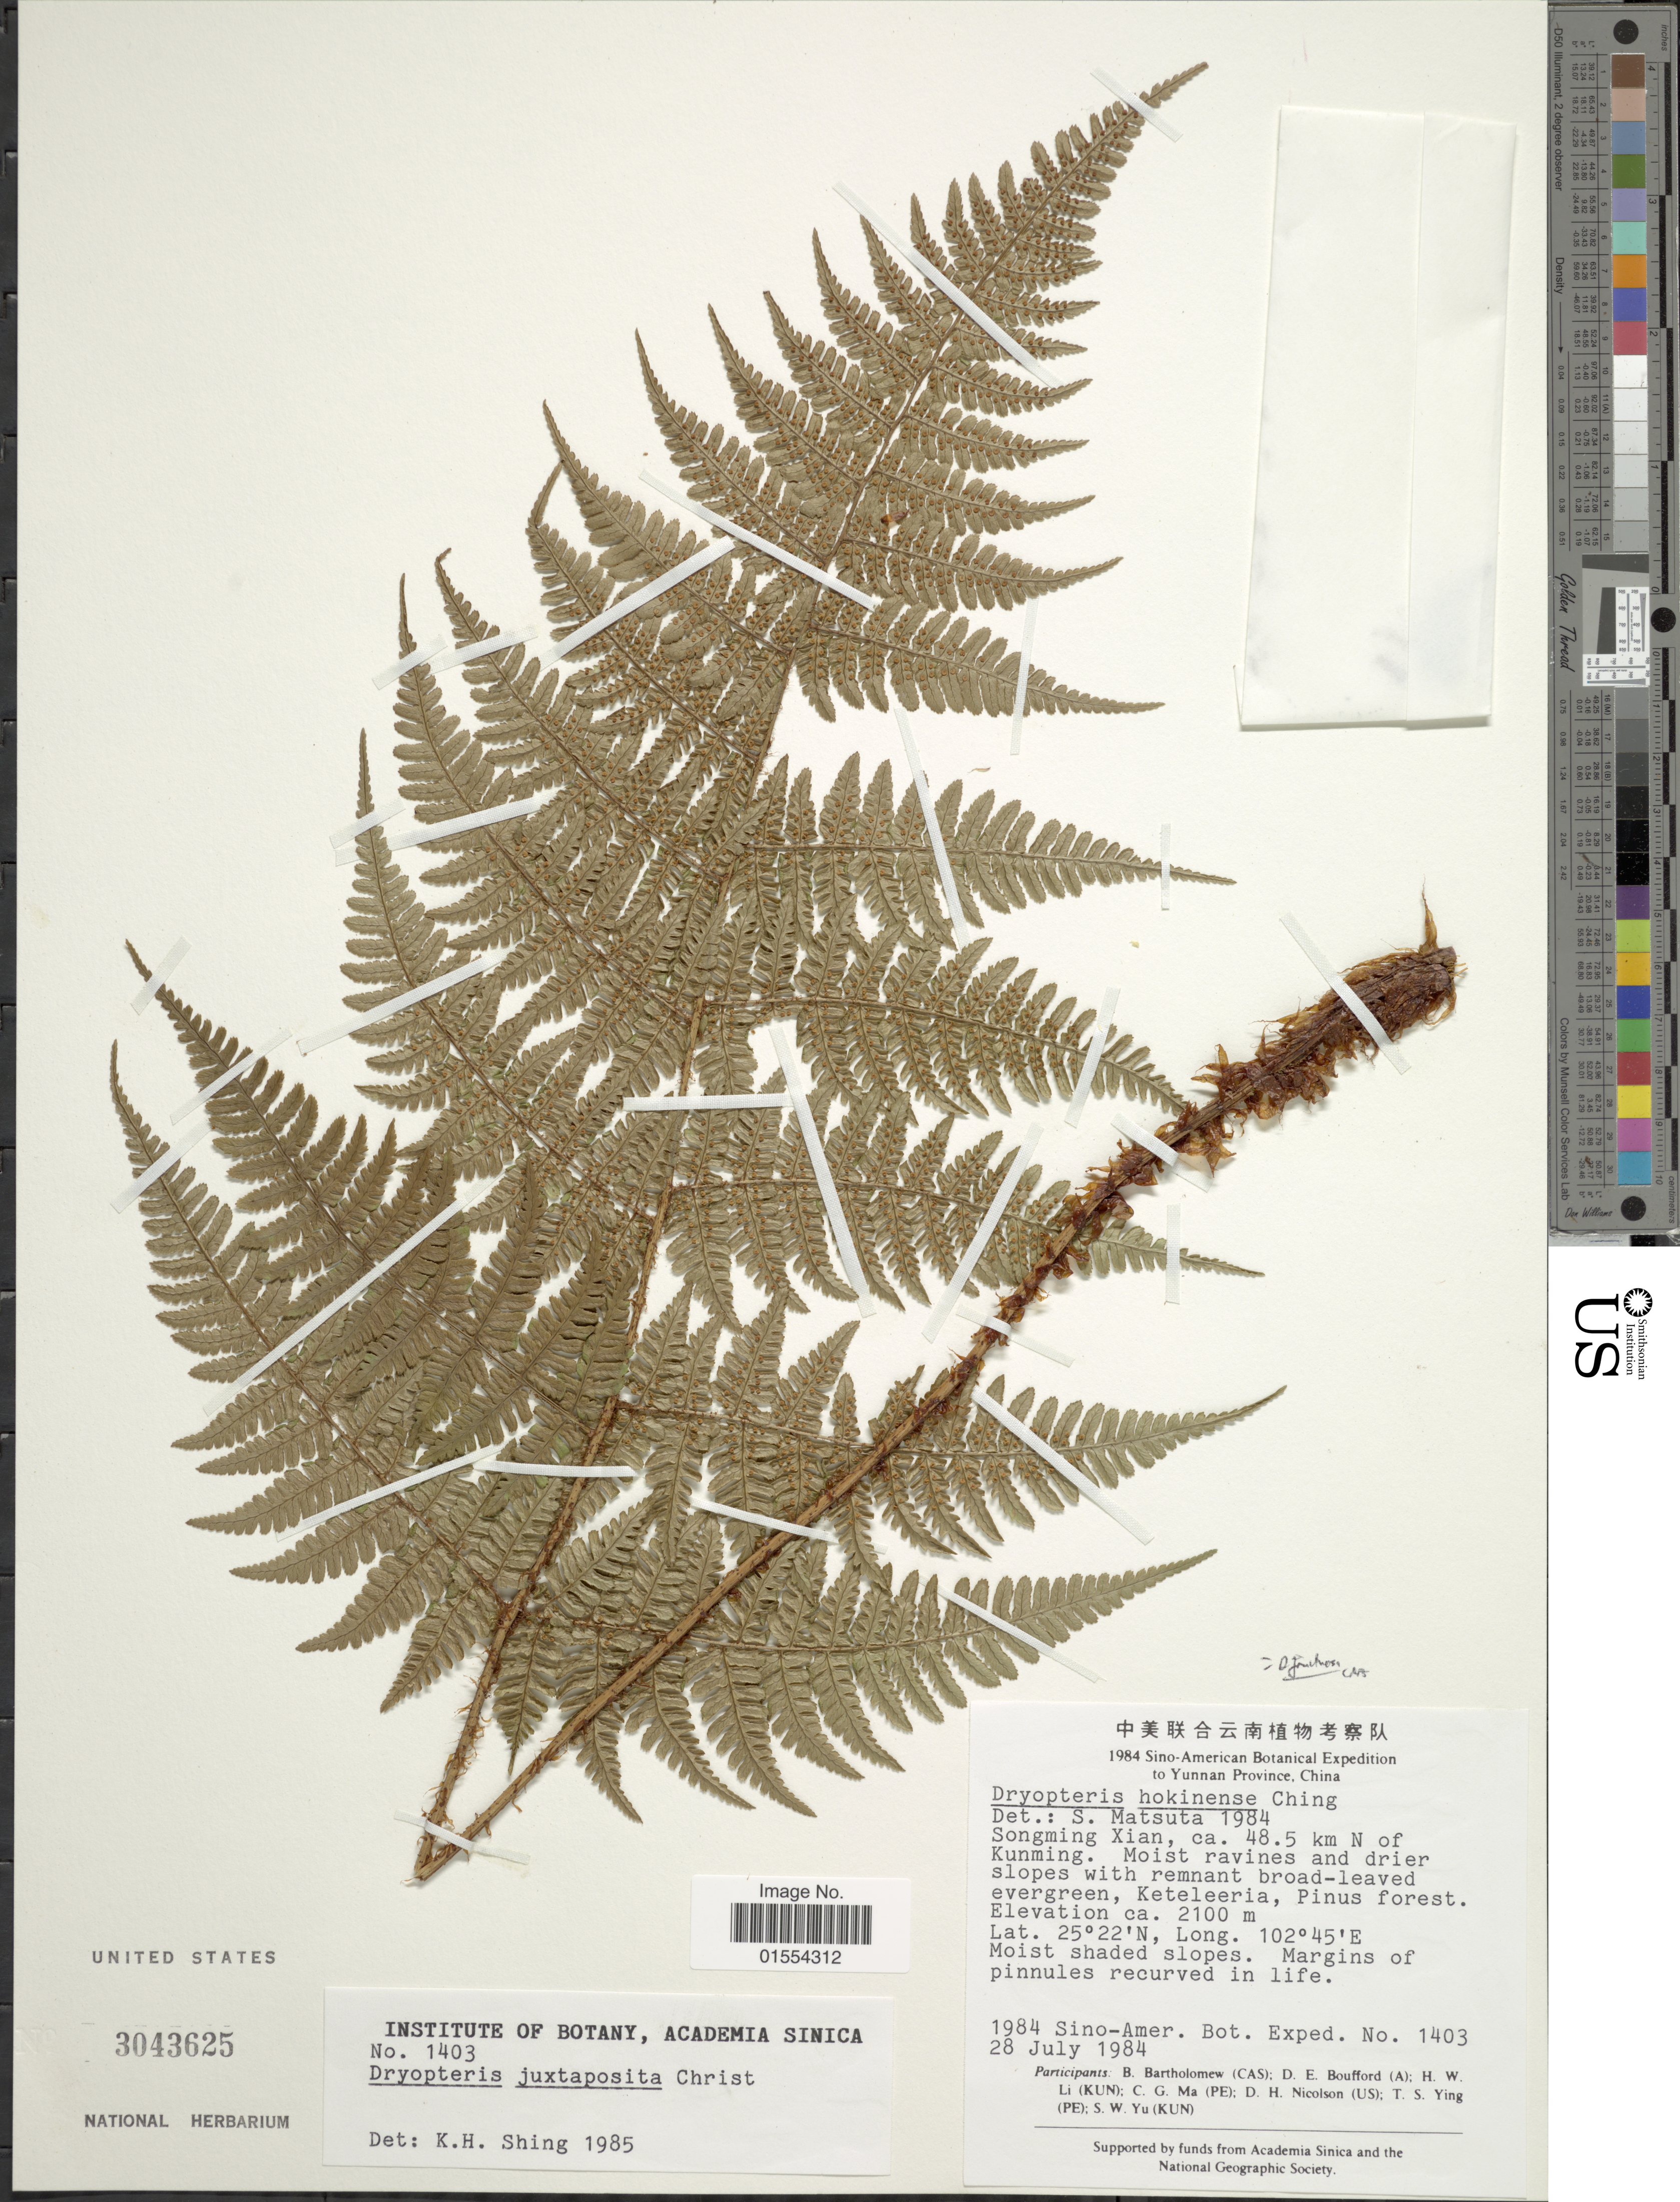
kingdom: Plantae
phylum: Tracheophyta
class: Polypodiopsida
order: Polypodiales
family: Dryopteridaceae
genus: Dryopteris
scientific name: Dryopteris juxtaposita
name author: Christ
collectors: Sino-Amer. Bot. Exped. 1984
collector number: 1403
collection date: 1984-07-28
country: China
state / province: Yunnan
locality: Yunnan Province, China. Songming Xian, ca. 48.5 km N of Kunming.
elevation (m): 2100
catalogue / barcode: US 3043625